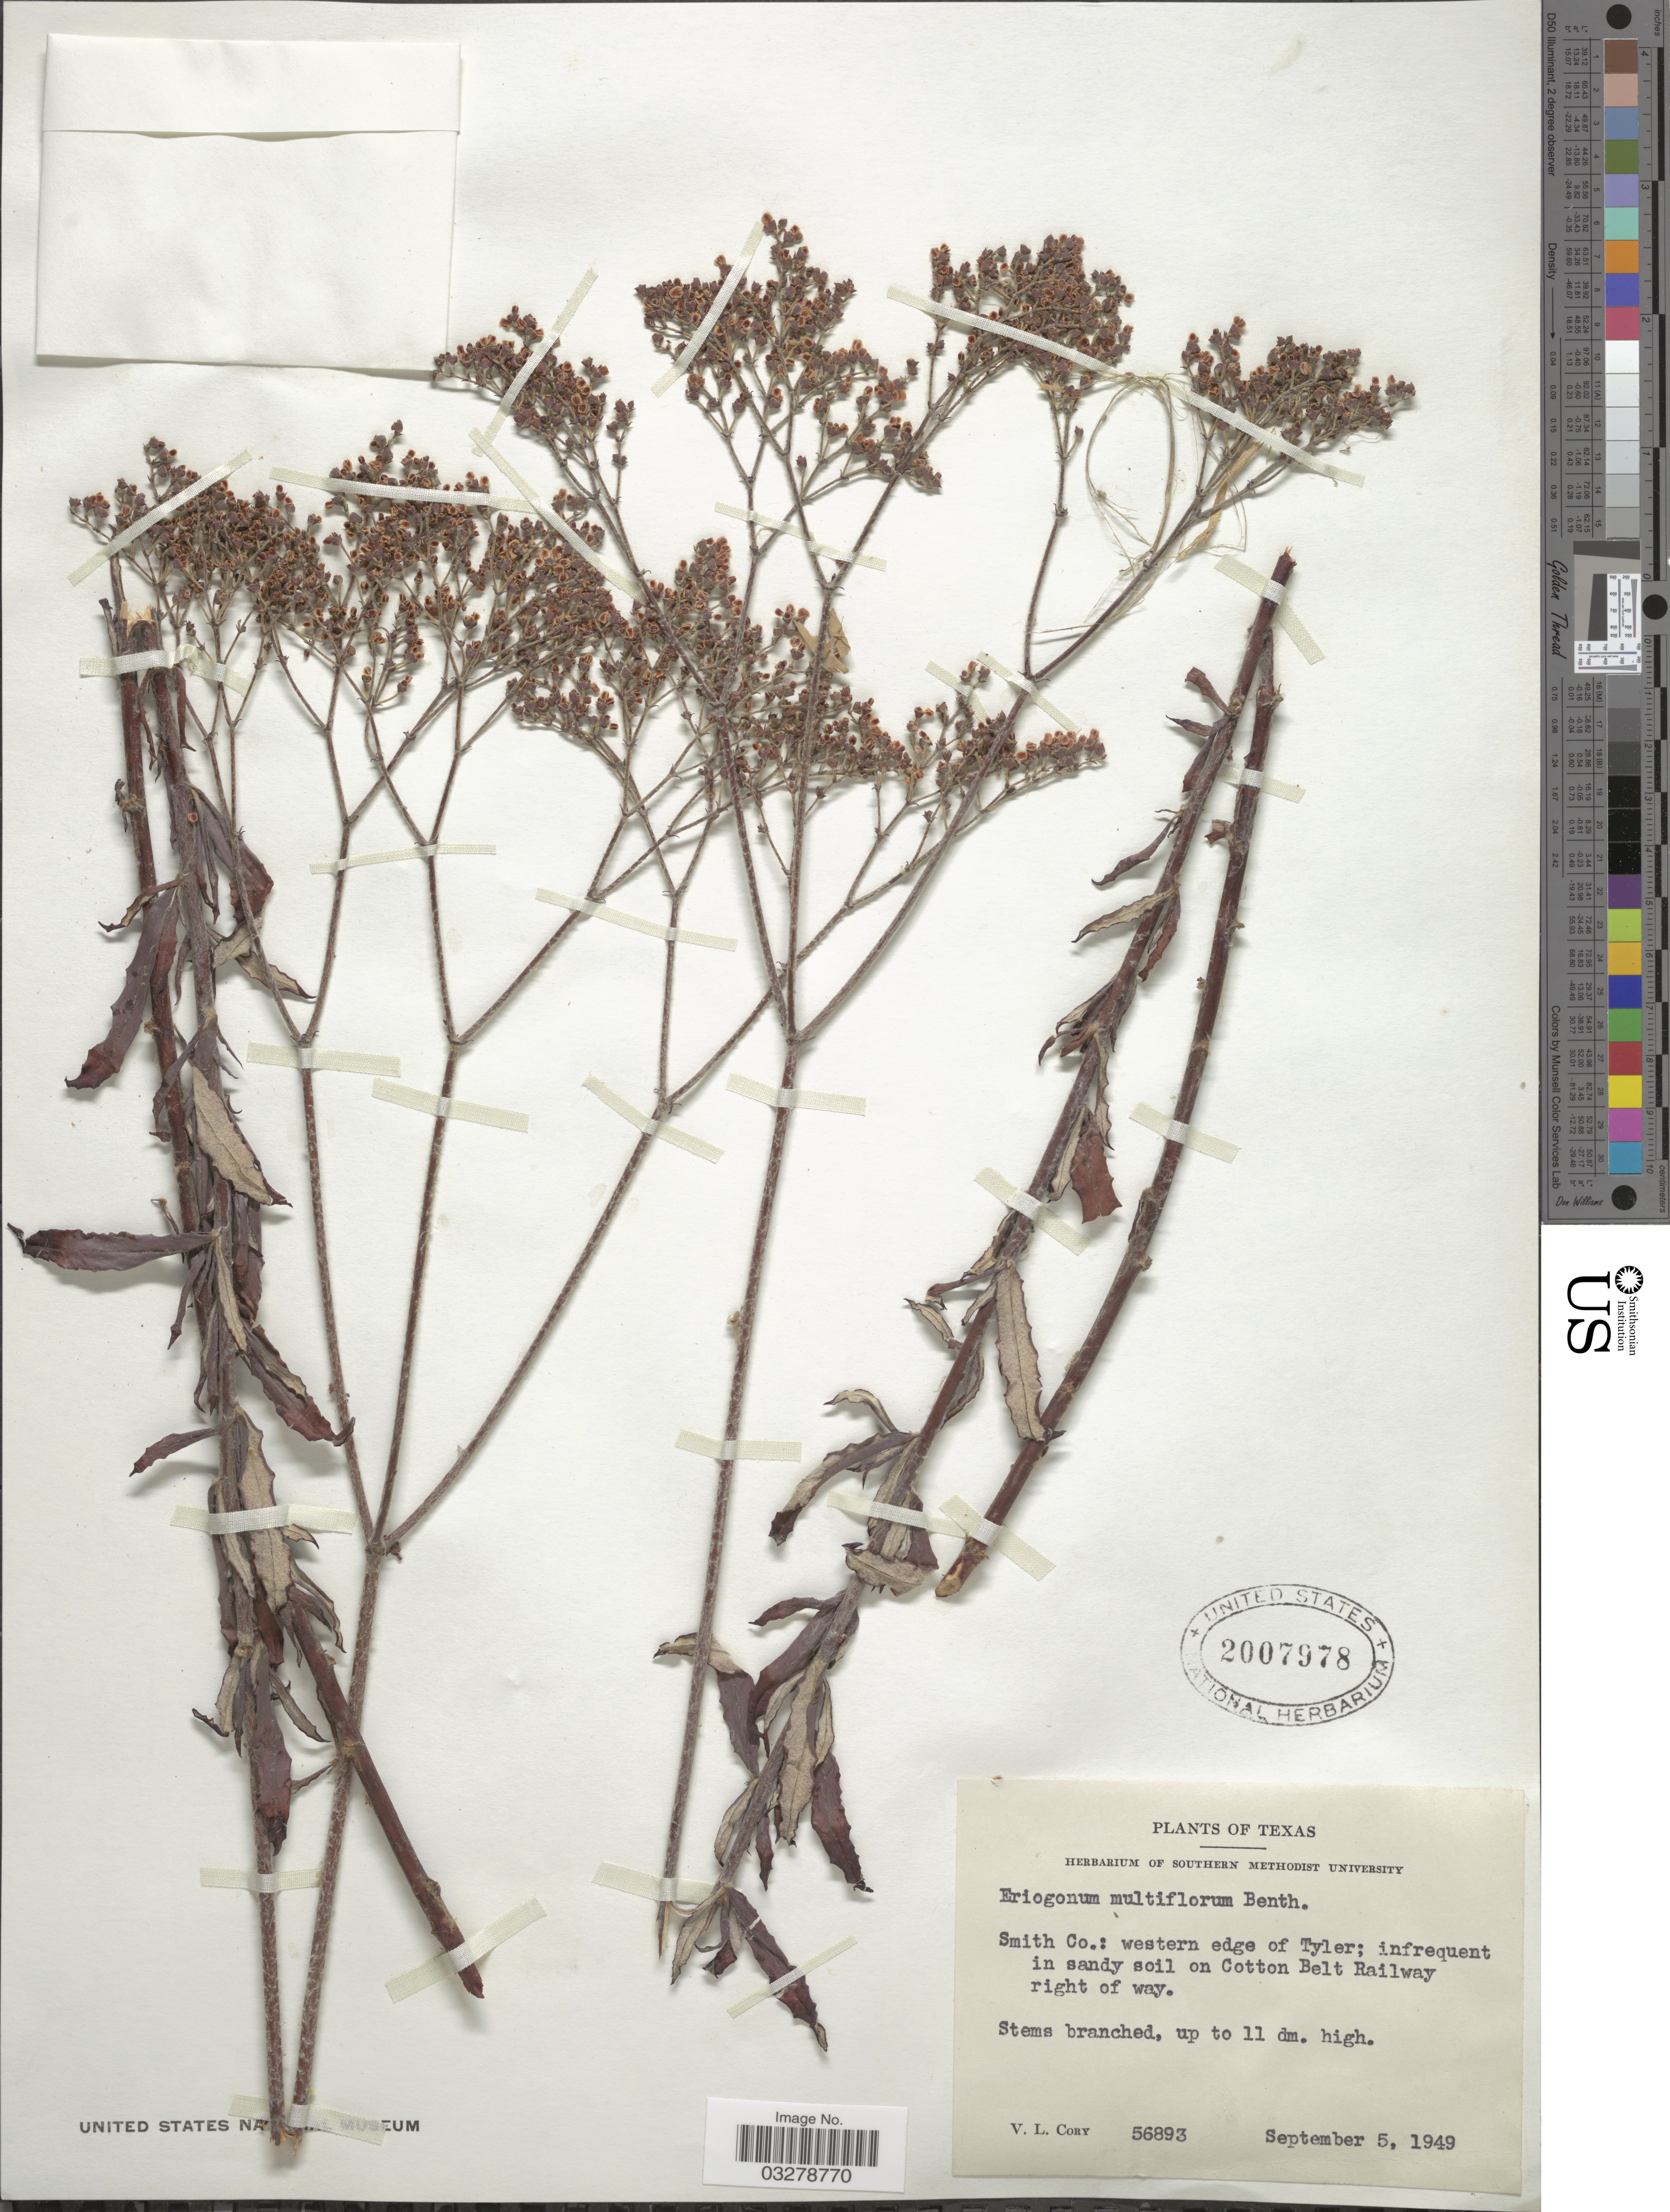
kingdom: Plantae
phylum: Tracheophyta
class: Magnoliopsida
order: Caryophyllales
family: Polygonaceae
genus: Eriogonum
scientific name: Eriogonum multiflorum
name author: Benth.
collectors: V. Cory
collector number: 56893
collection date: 1949-09-05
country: United States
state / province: Texas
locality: Smith Co.: western edge of Tyler; on Cotton Belt Railway right of way.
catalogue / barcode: US 2007978